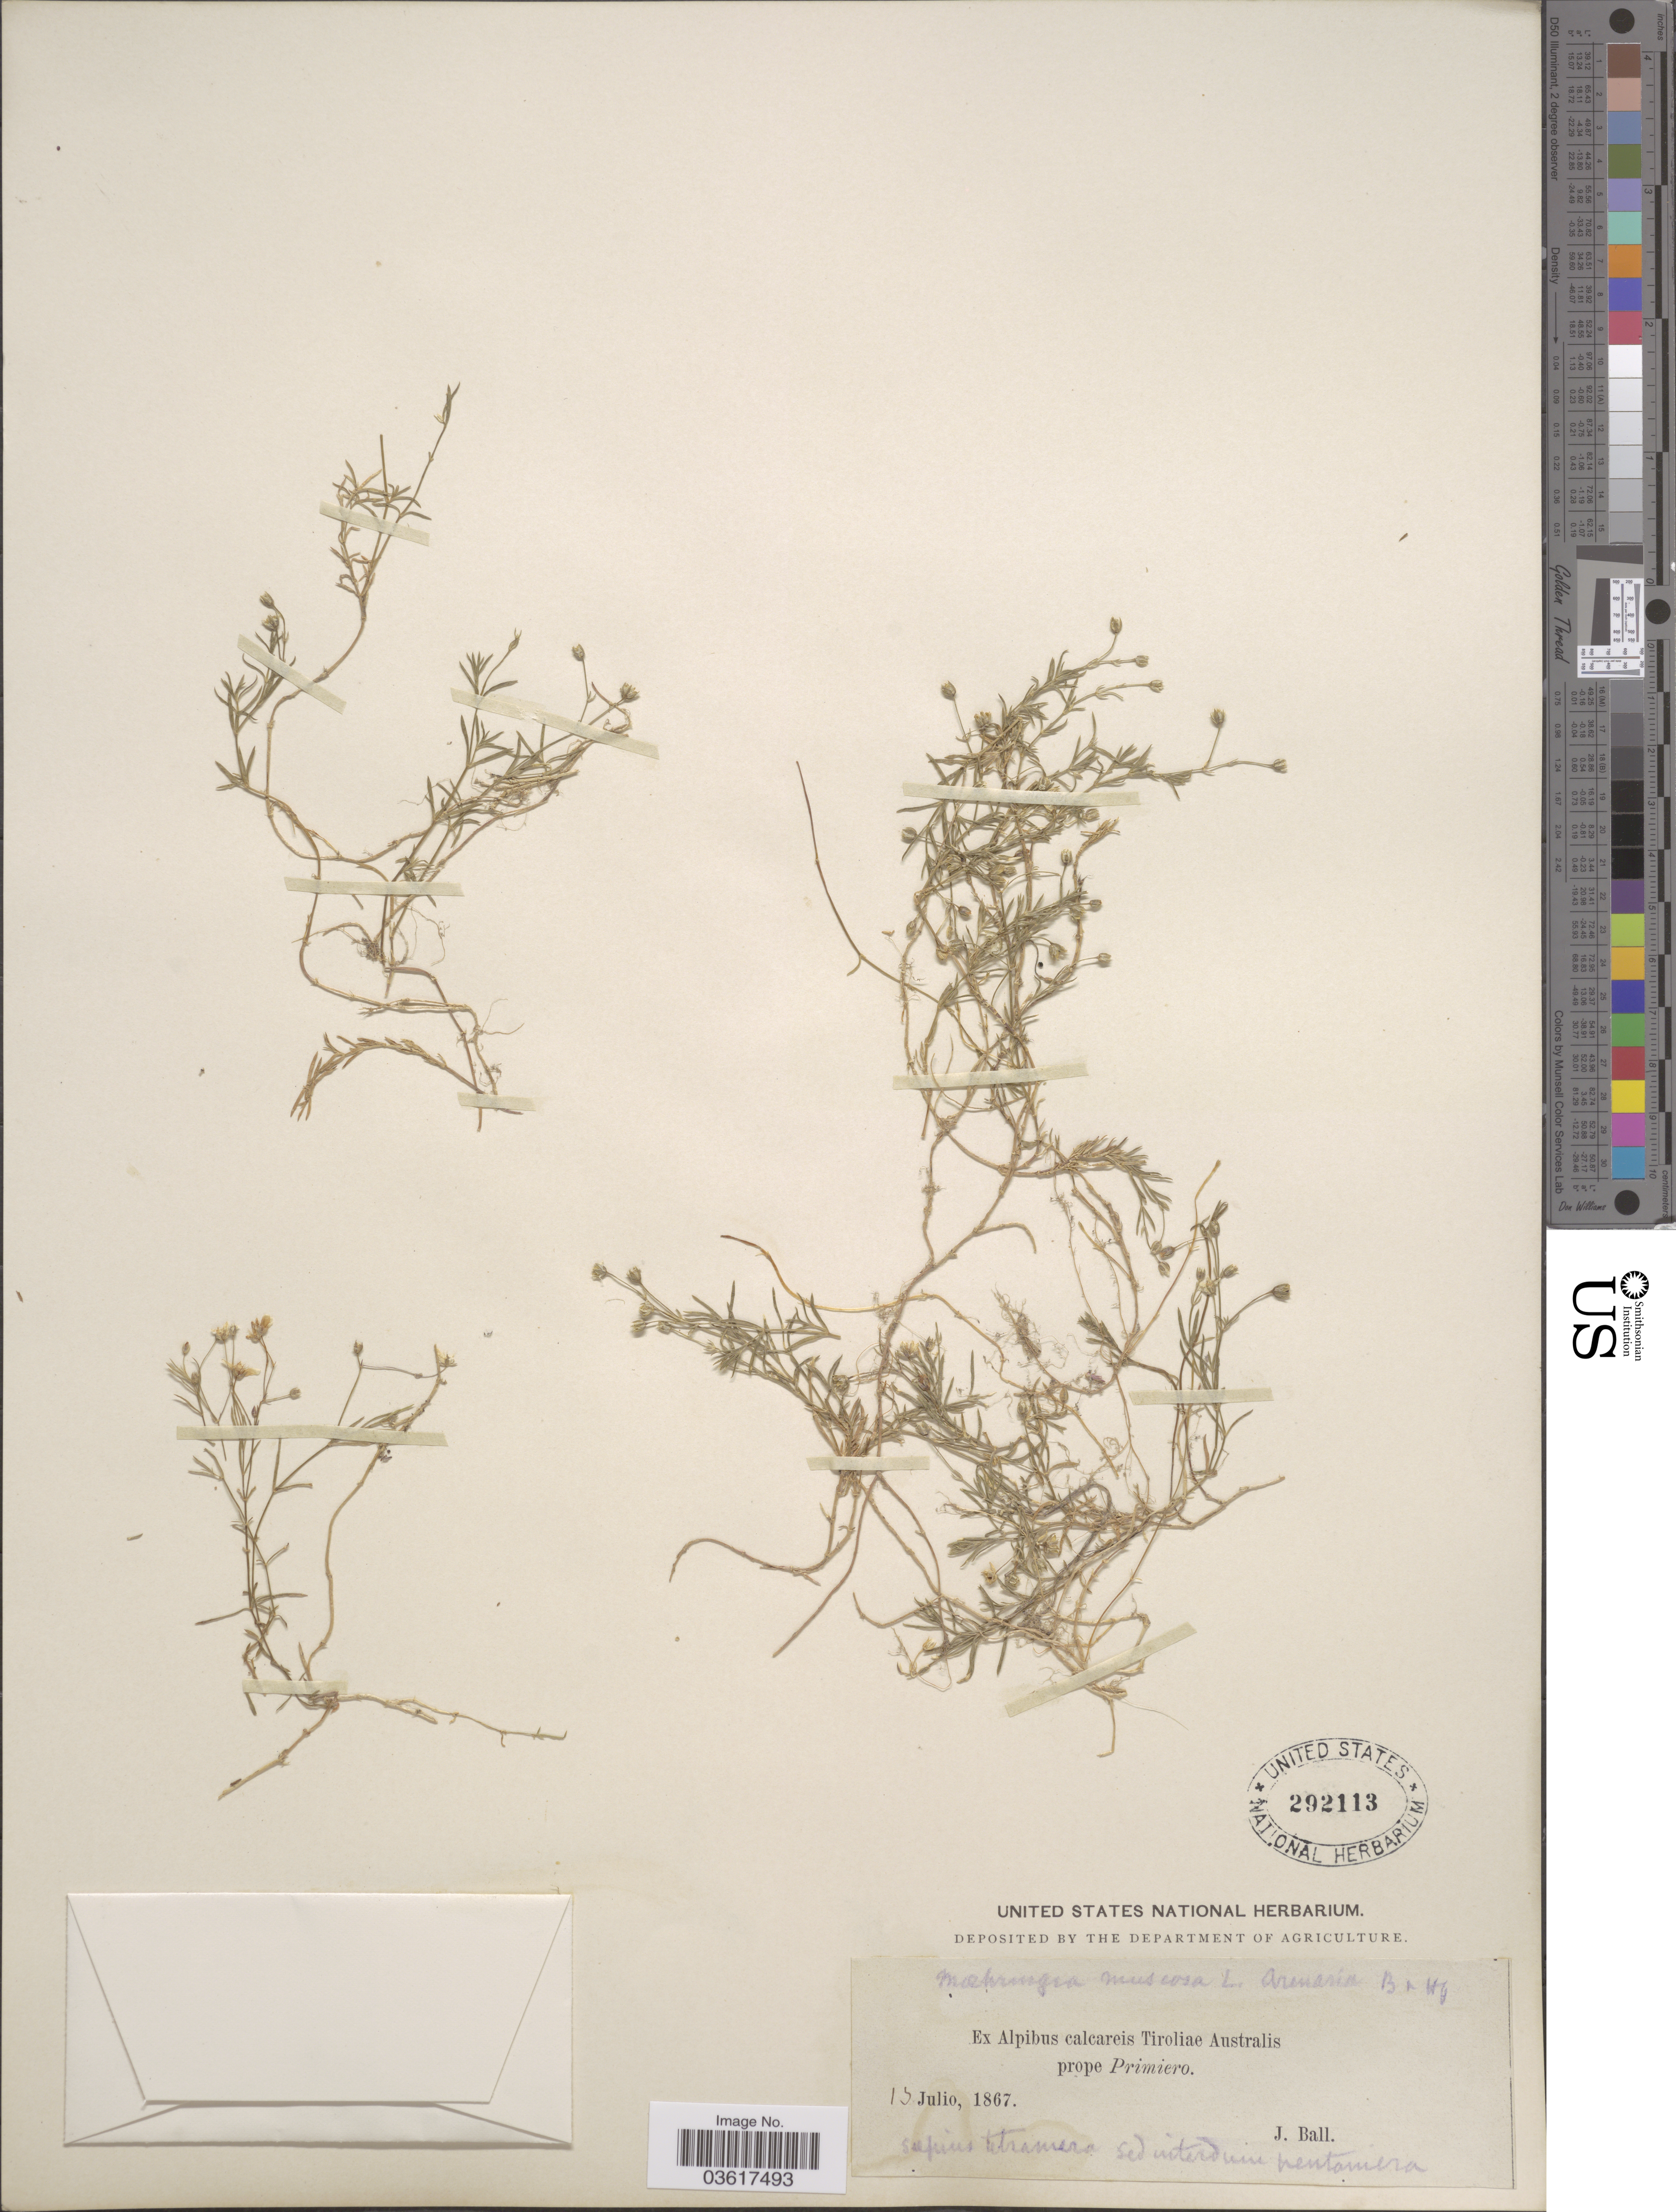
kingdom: Plantae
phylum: Tracheophyta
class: Magnoliopsida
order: Caryophyllales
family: Caryophyllaceae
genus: Moehringia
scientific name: Moehringia muscosa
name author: L.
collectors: J. Ball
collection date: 1867-07-15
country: Italy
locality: Ex Alpibus calcareis Tiroliae Australis prope Primiero.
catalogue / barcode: US 292113